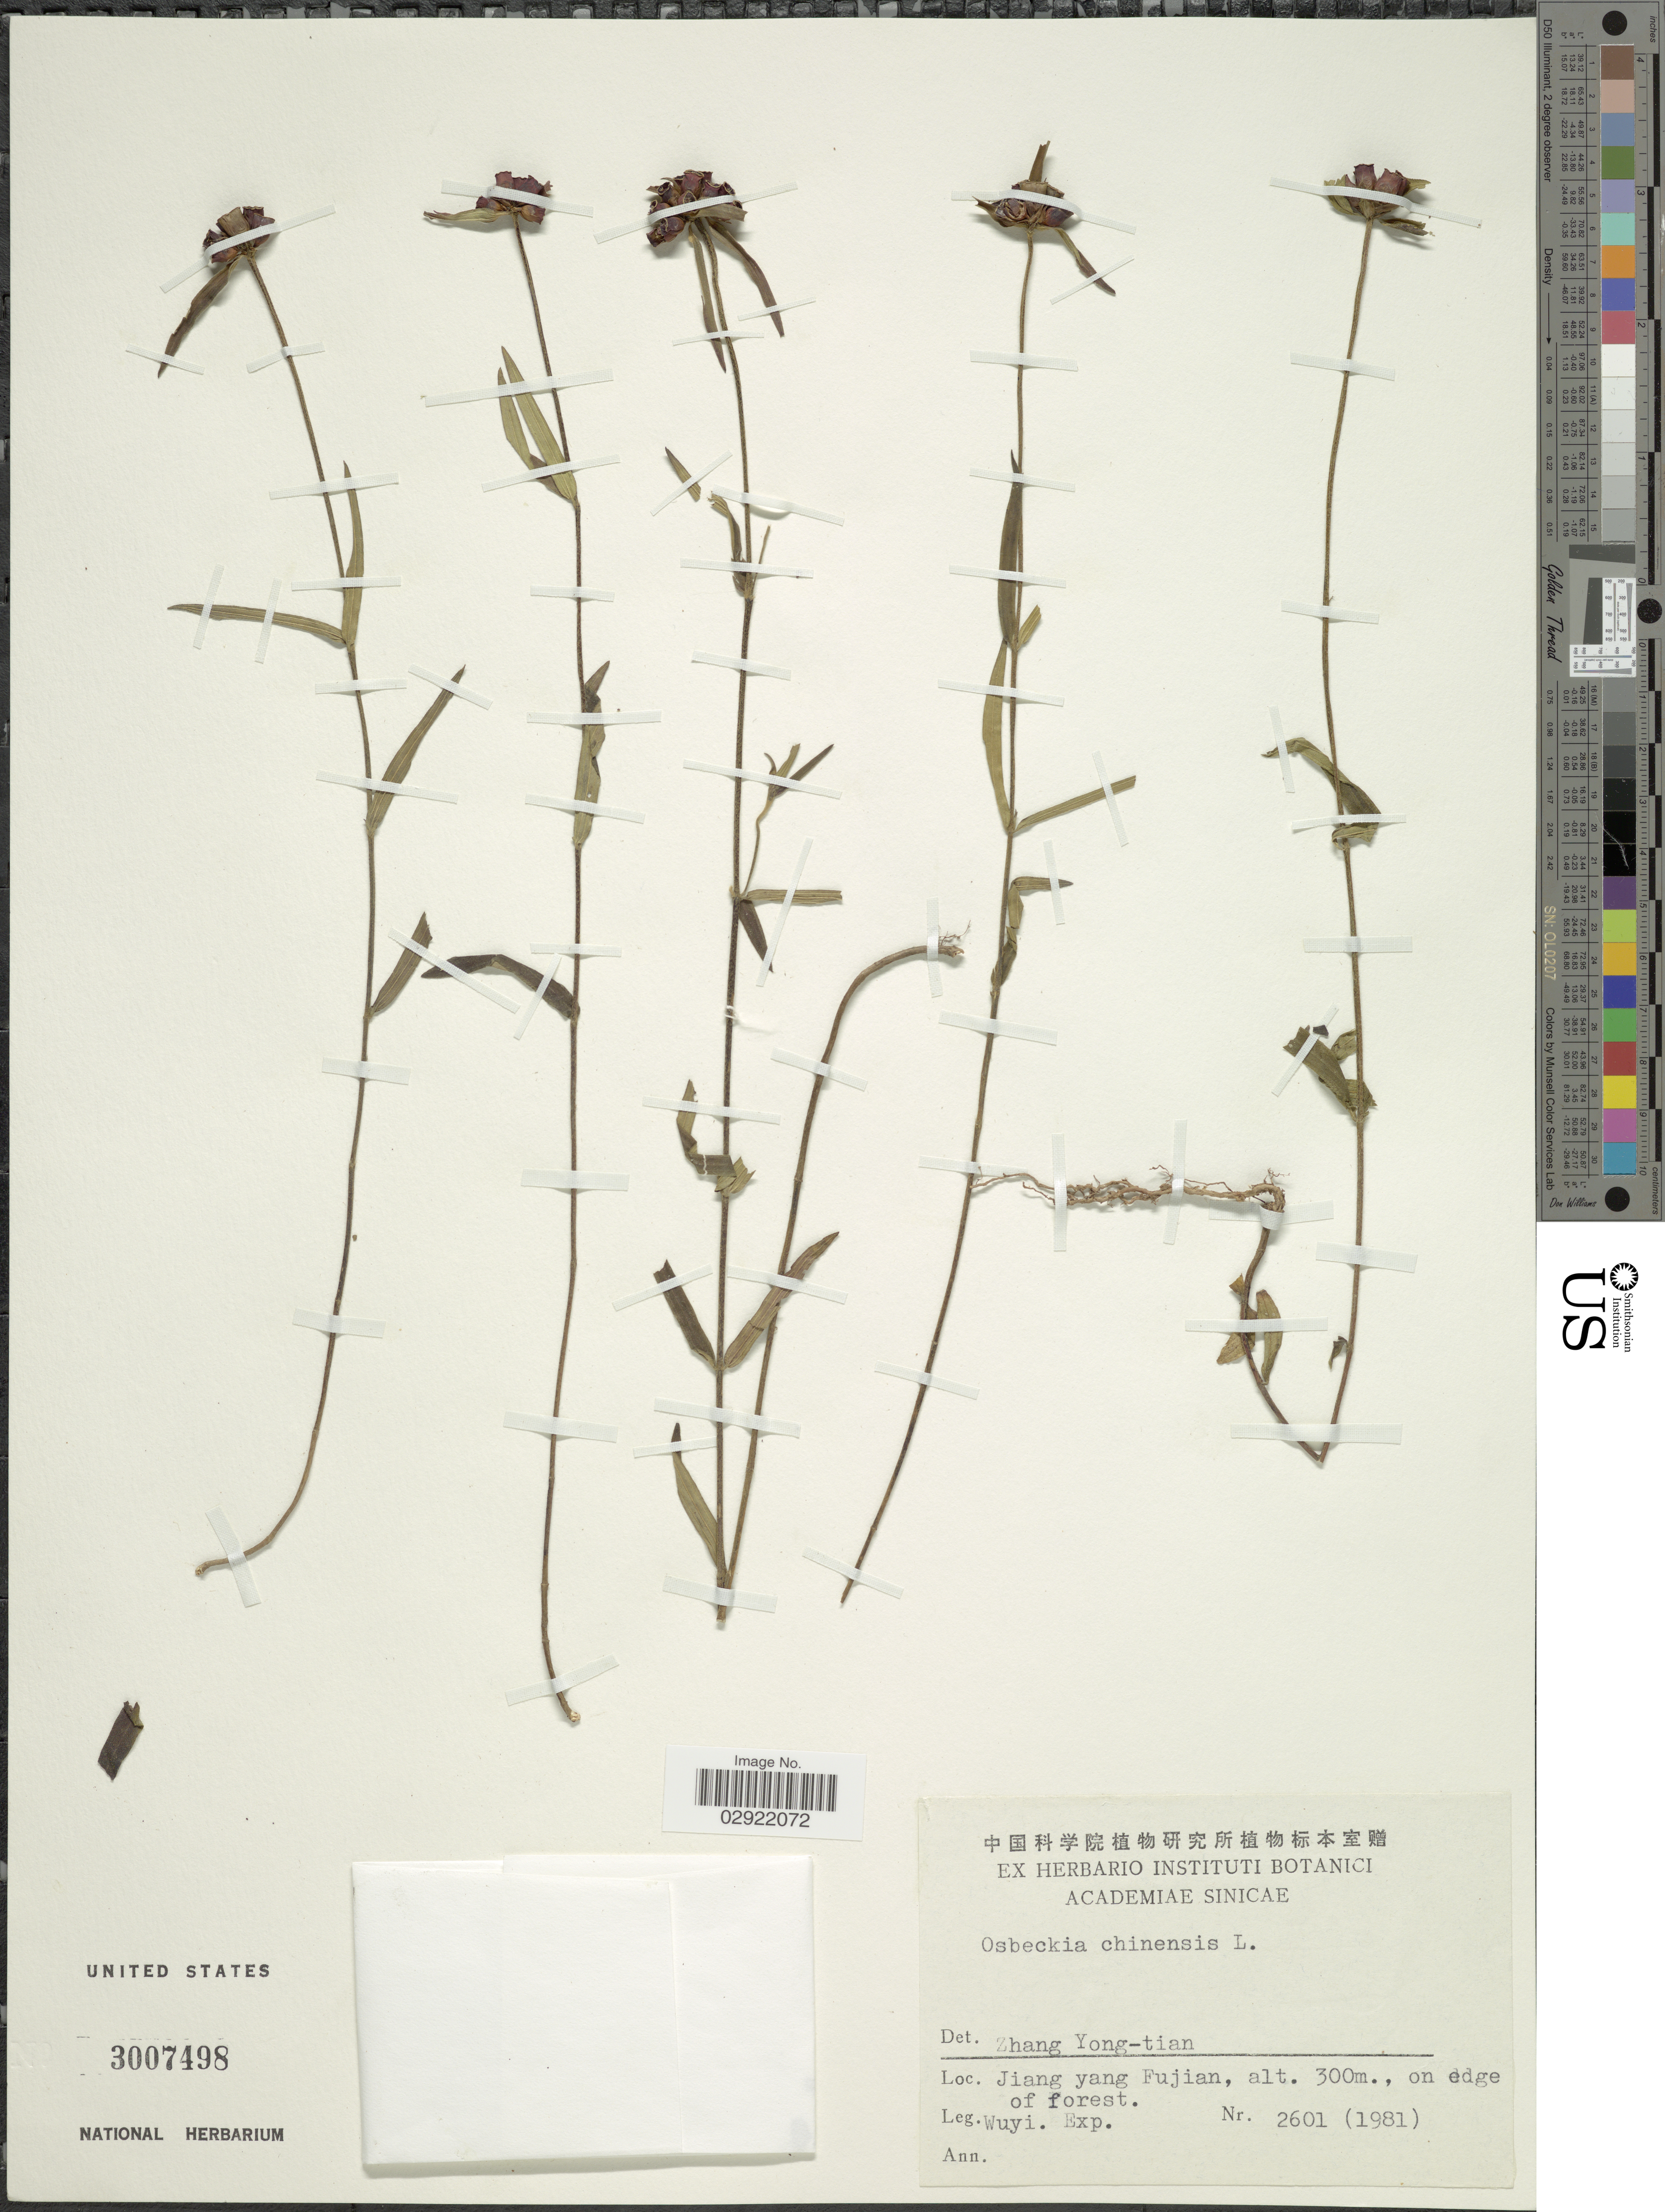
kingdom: Plantae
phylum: Tracheophyta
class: Magnoliopsida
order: Myrtales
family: Melastomataceae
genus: Osbeckia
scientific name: Osbeckia chinensis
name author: L.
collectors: Wuyi. Exped.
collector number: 2601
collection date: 1981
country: China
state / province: Fujian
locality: Jiang yang Fujian.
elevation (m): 300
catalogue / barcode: US 3007498